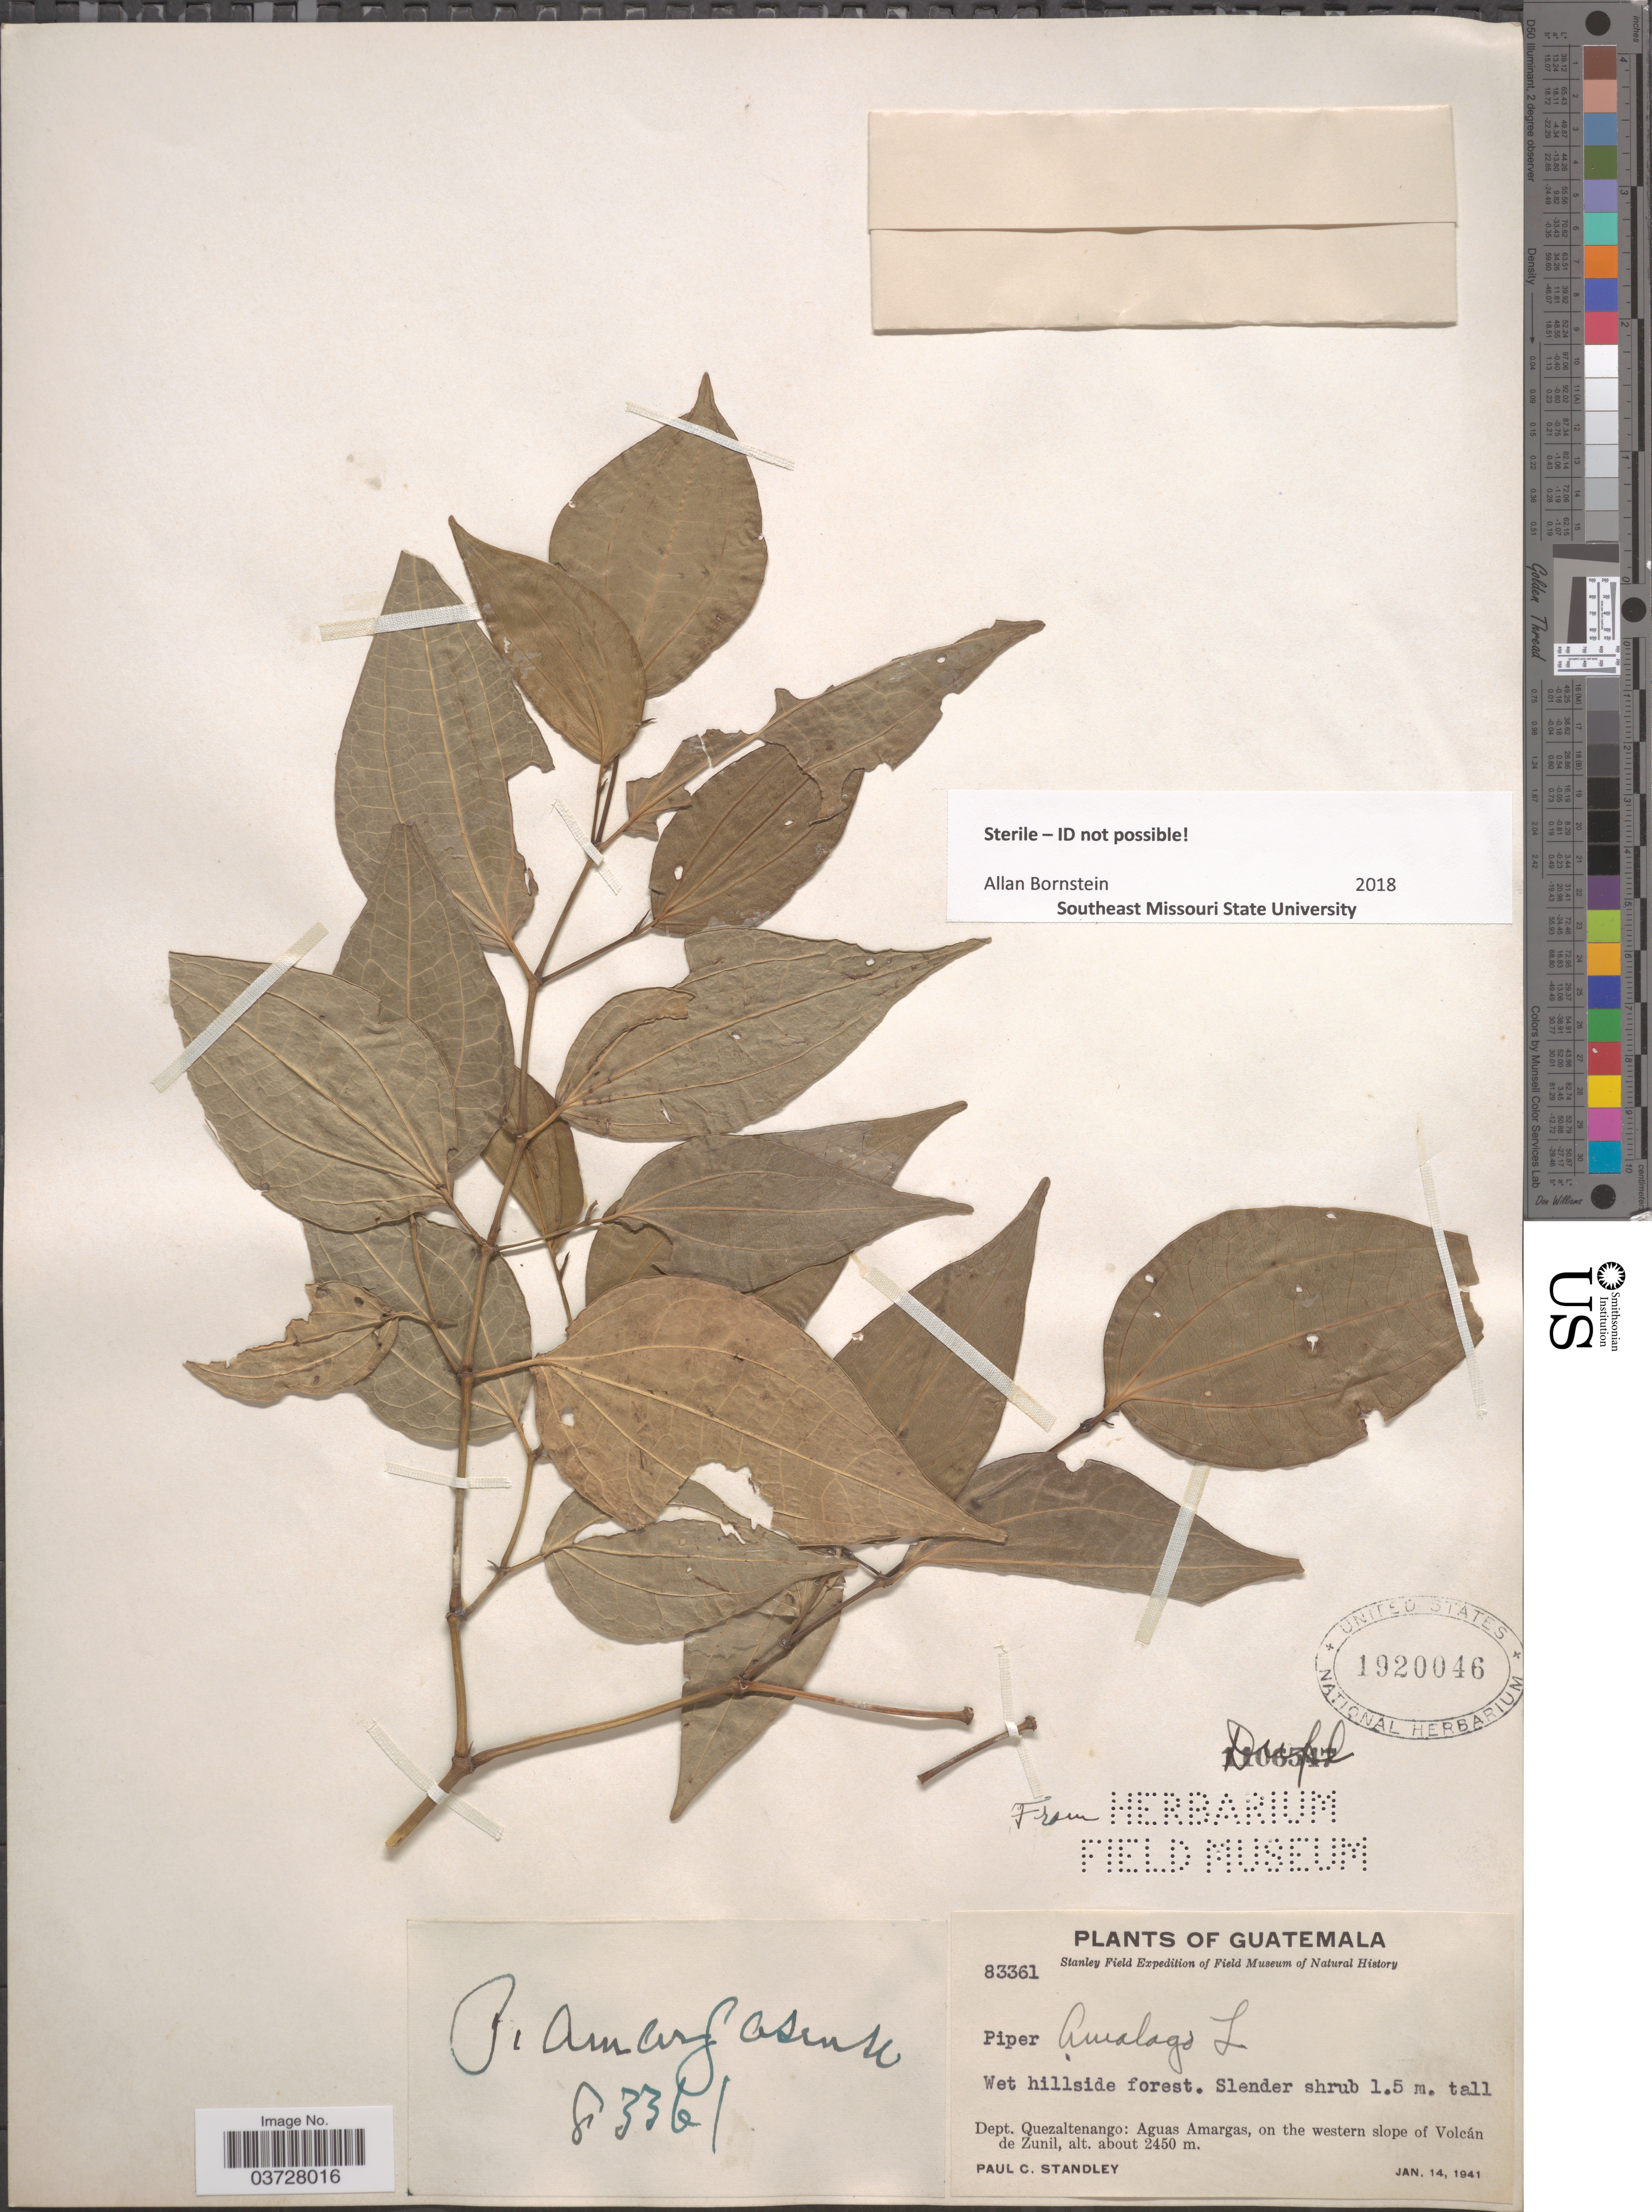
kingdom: Plantae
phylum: Tracheophyta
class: Magnoliopsida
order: Piperales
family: Piperaceae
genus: Piper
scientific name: Piper sp.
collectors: P. C. Standley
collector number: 83361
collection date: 1941-01-14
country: Guatemala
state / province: Quetzaltenango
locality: Dept. Quezaltenango: Aguas Amargas, on the western slopes of Volcán de Zunil.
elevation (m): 2450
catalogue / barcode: US 1920046